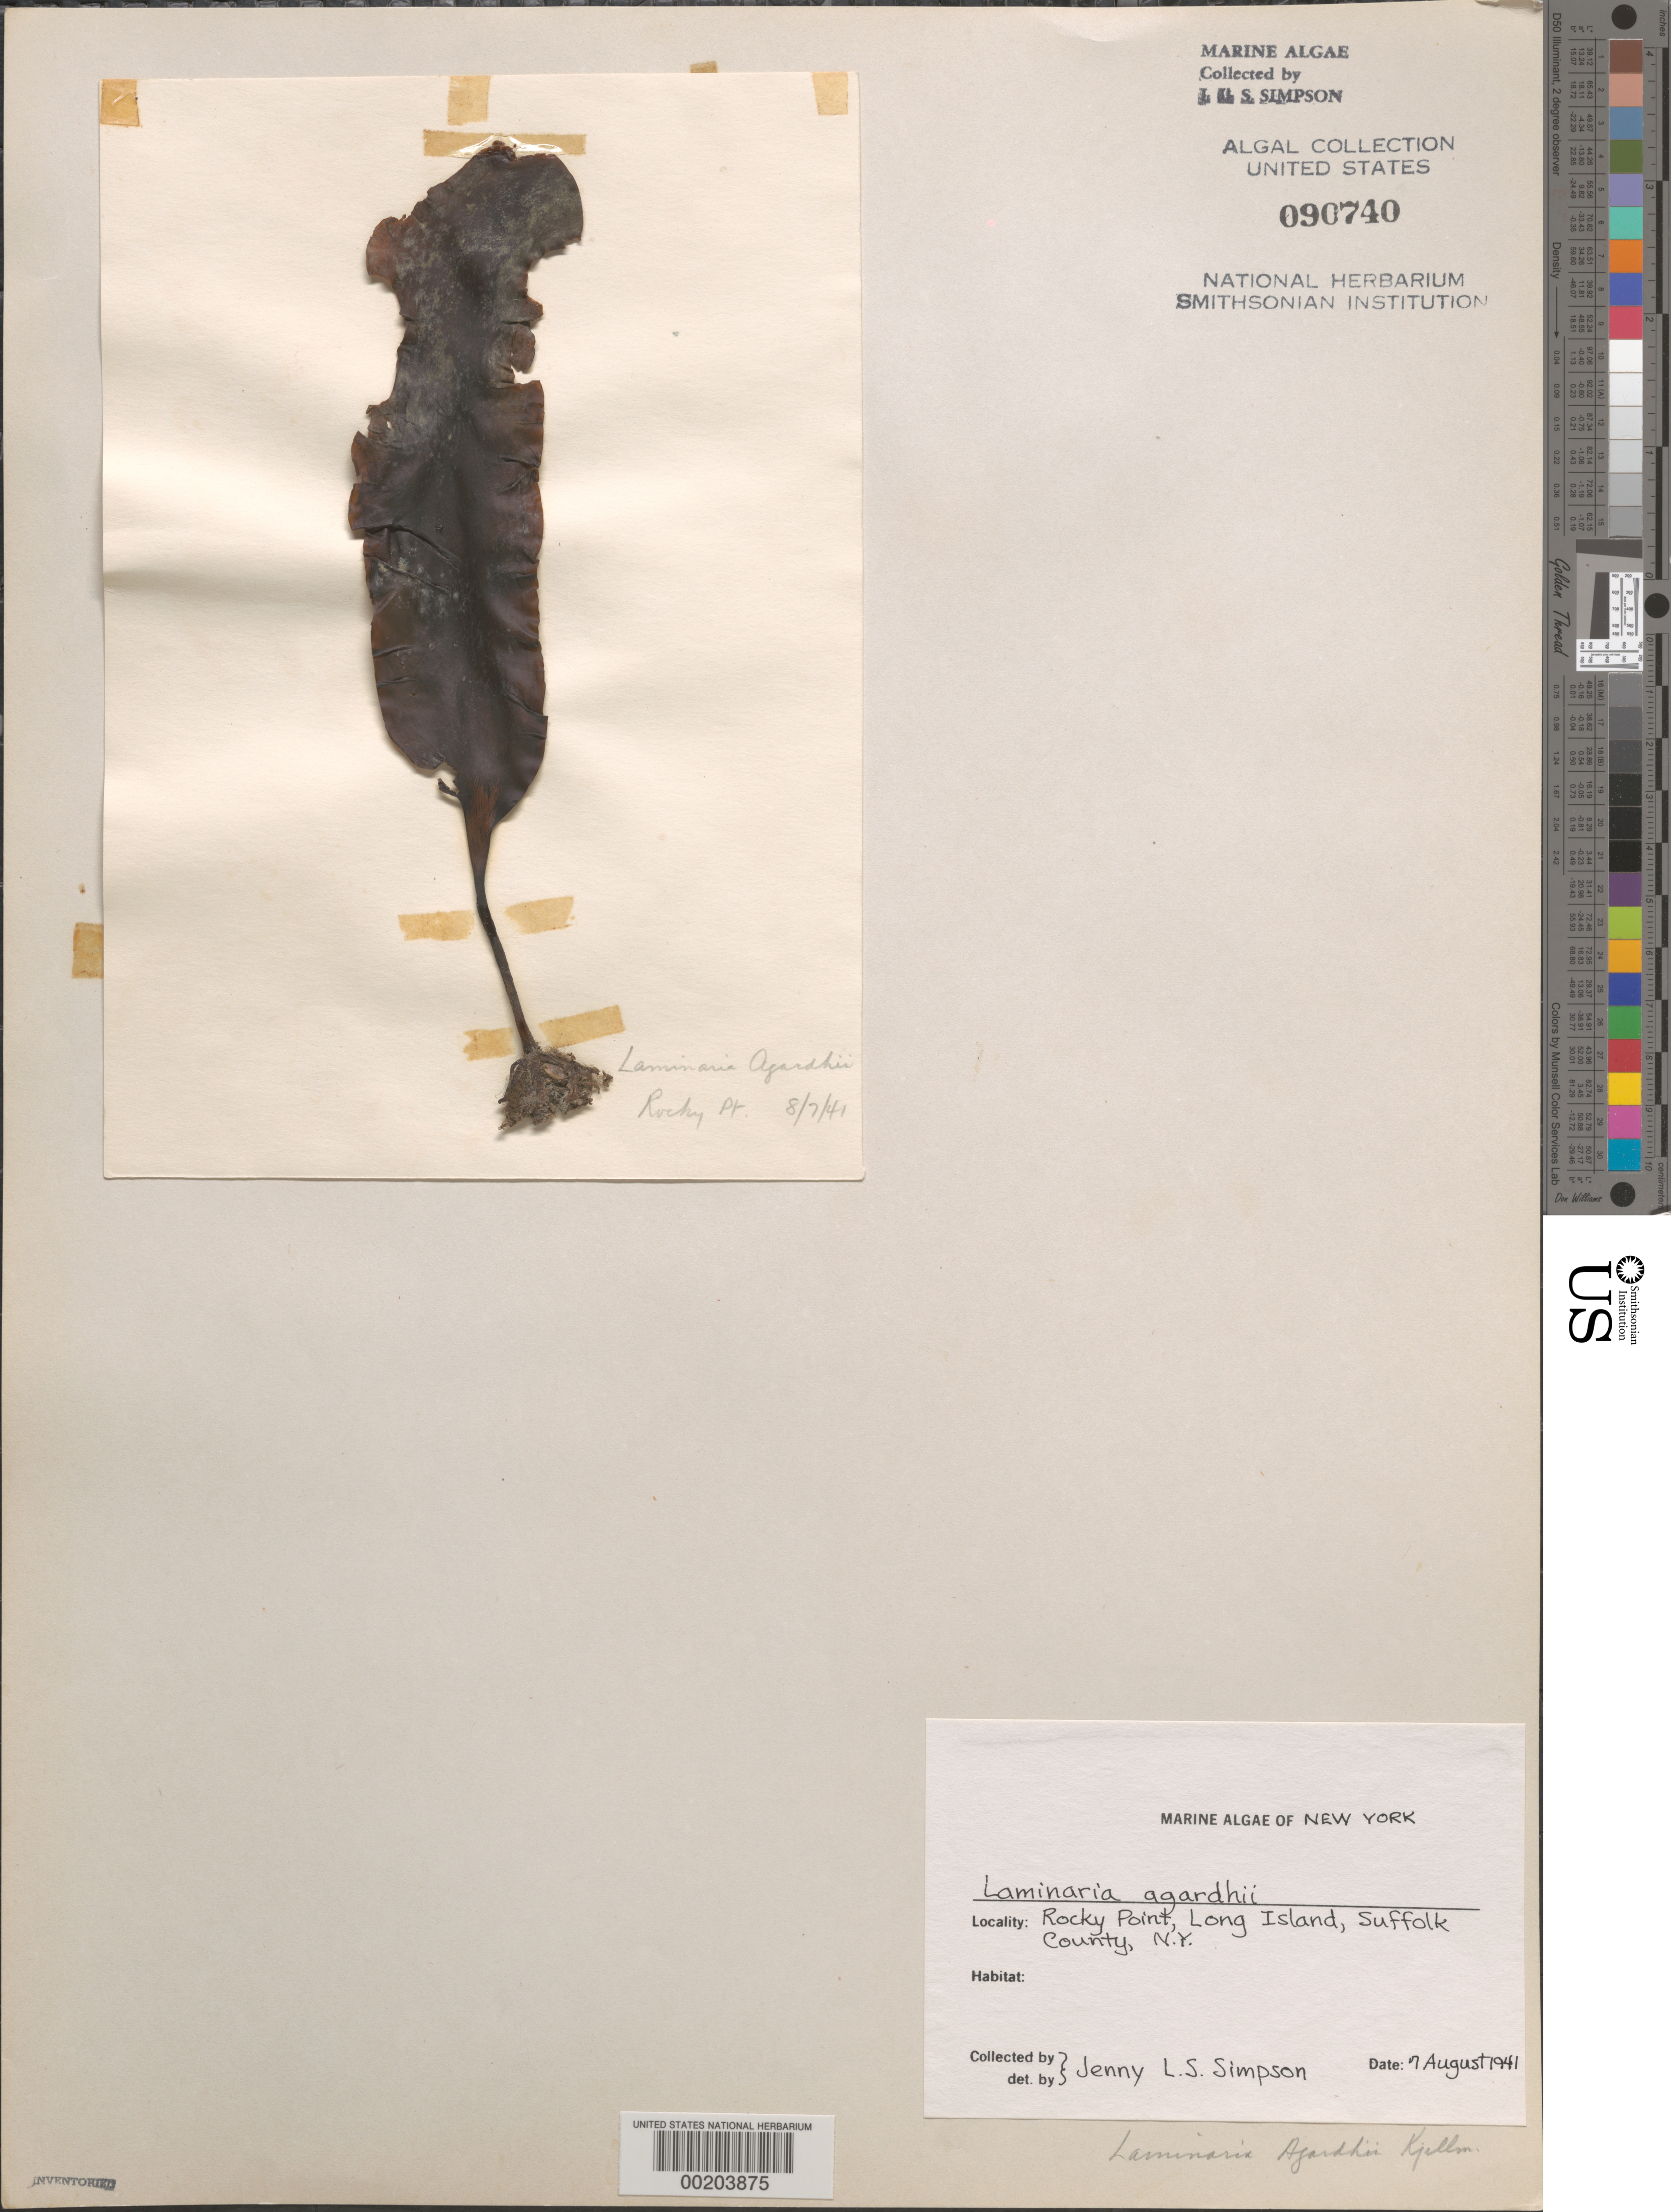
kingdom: Chromista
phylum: Ochrophyta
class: Phaeophyceae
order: Laminariales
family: Laminariaceae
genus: Saccharina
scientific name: Saccharina latissima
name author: C.E. Lane et al.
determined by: Algae name updating Project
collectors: J. Simpson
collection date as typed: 07 Aug 1941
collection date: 1941-08-07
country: United States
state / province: New York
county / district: Suffolk County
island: Long Island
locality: Rocky Point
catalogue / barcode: US 90740